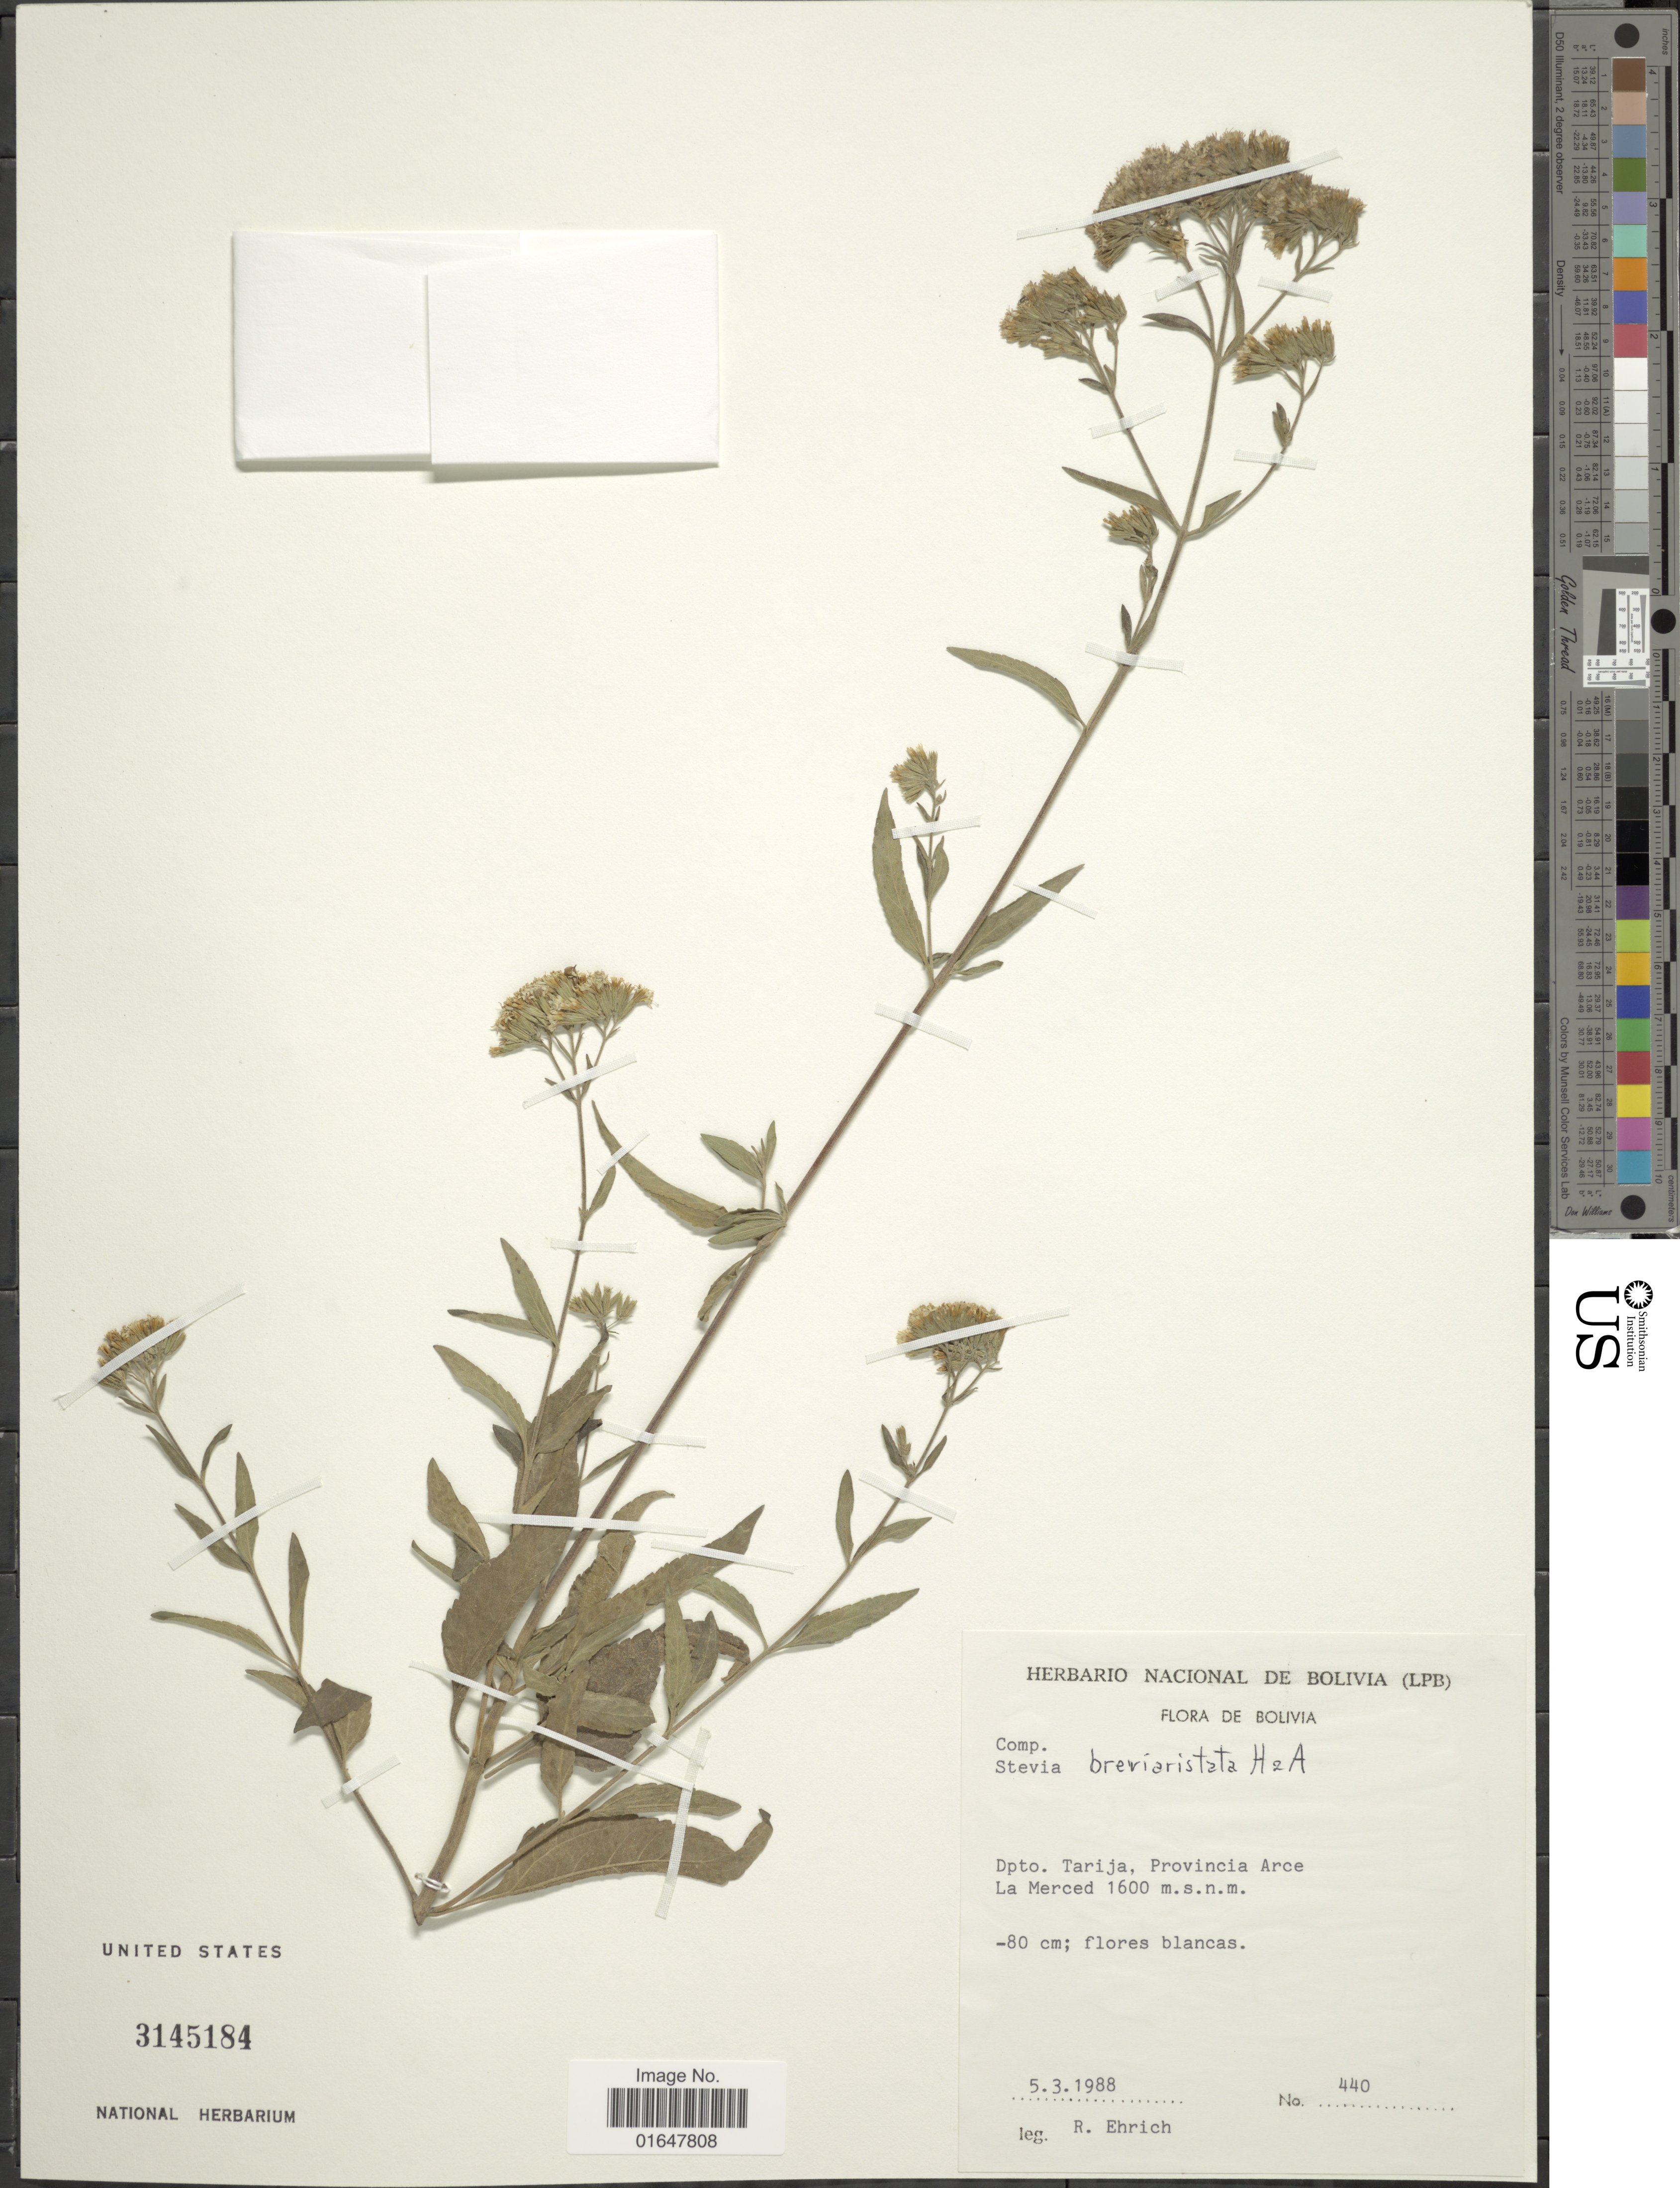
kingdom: Plantae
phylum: Tracheophyta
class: Magnoliopsida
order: Asterales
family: Asteraceae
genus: Stevia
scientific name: Stevia breviaristata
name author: Hook. & Arn.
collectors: R. Ehrich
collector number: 440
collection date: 1988-03-05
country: Bolivia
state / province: Tarija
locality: Provincia Arce La Merced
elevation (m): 1600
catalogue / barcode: US 3145184